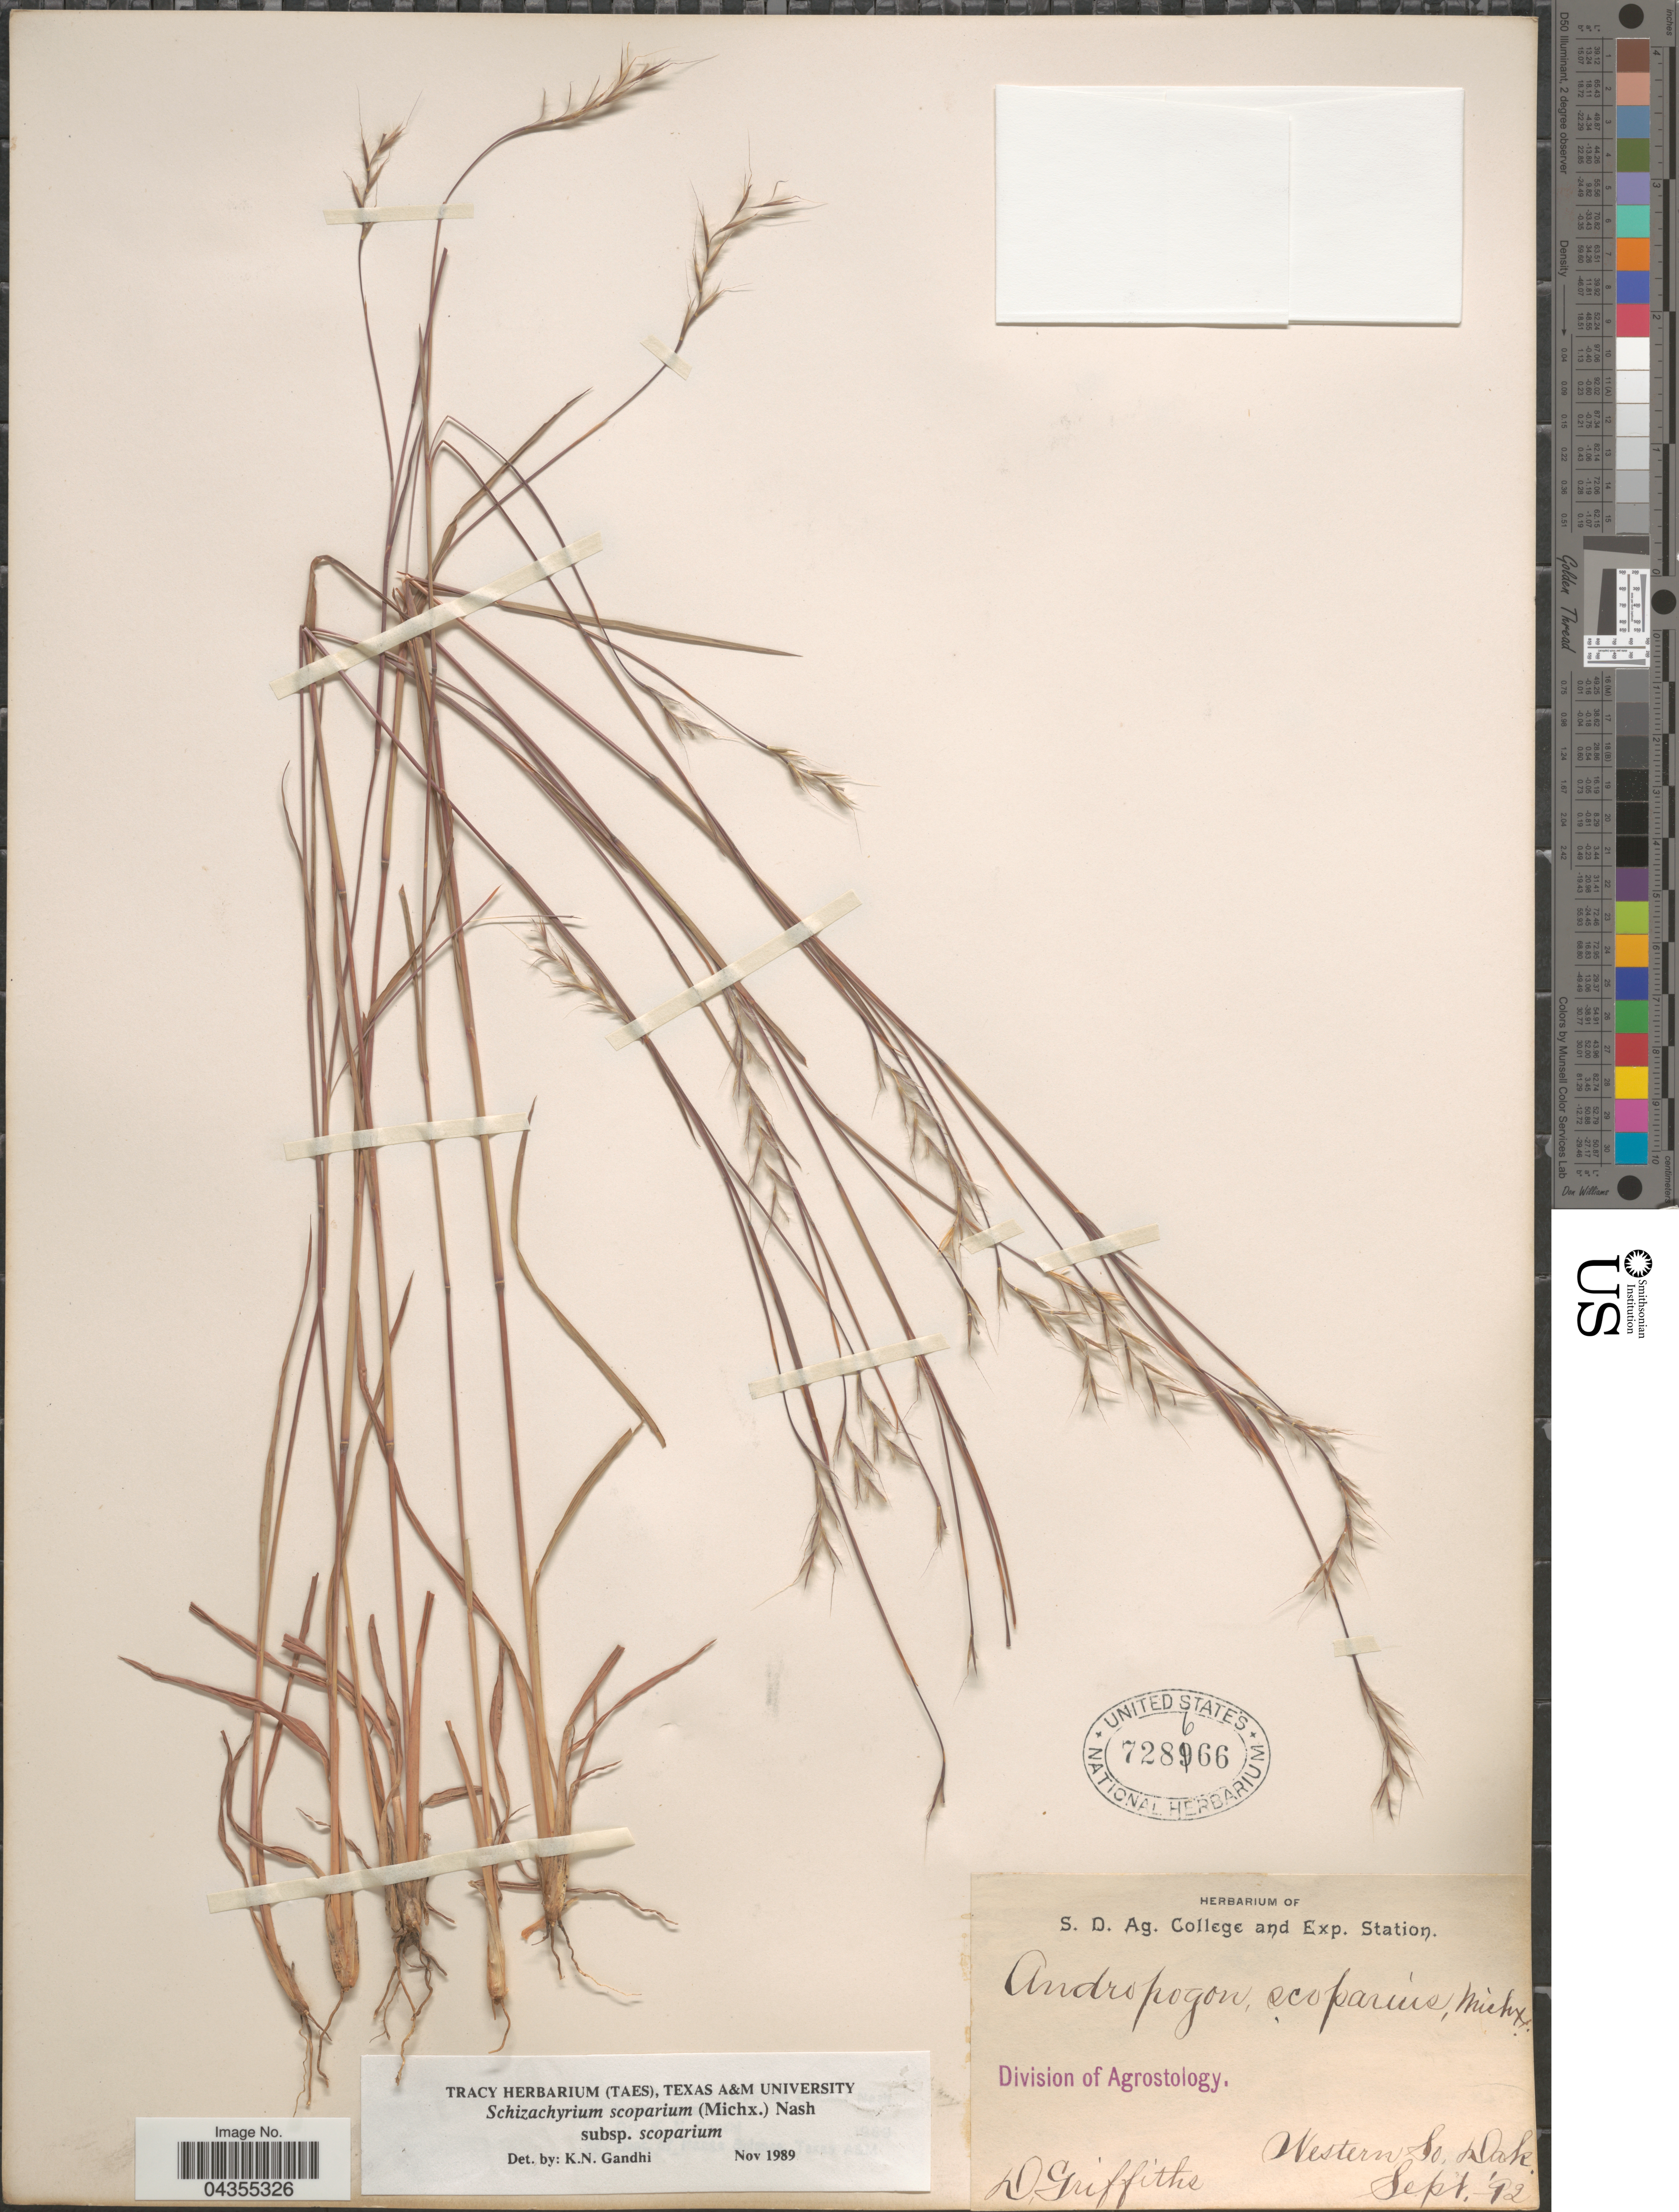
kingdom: Plantae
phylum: Tracheophyta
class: Liliopsida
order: Poales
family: Poaceae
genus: Schizachyrium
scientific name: Schizachyrium scoparium var. scoparium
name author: (Michx.) Nash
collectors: D. Griffiths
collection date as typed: Transcribed d/m/y: /9/92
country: United States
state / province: South Dakota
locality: Western So. Dak.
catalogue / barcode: US 728666